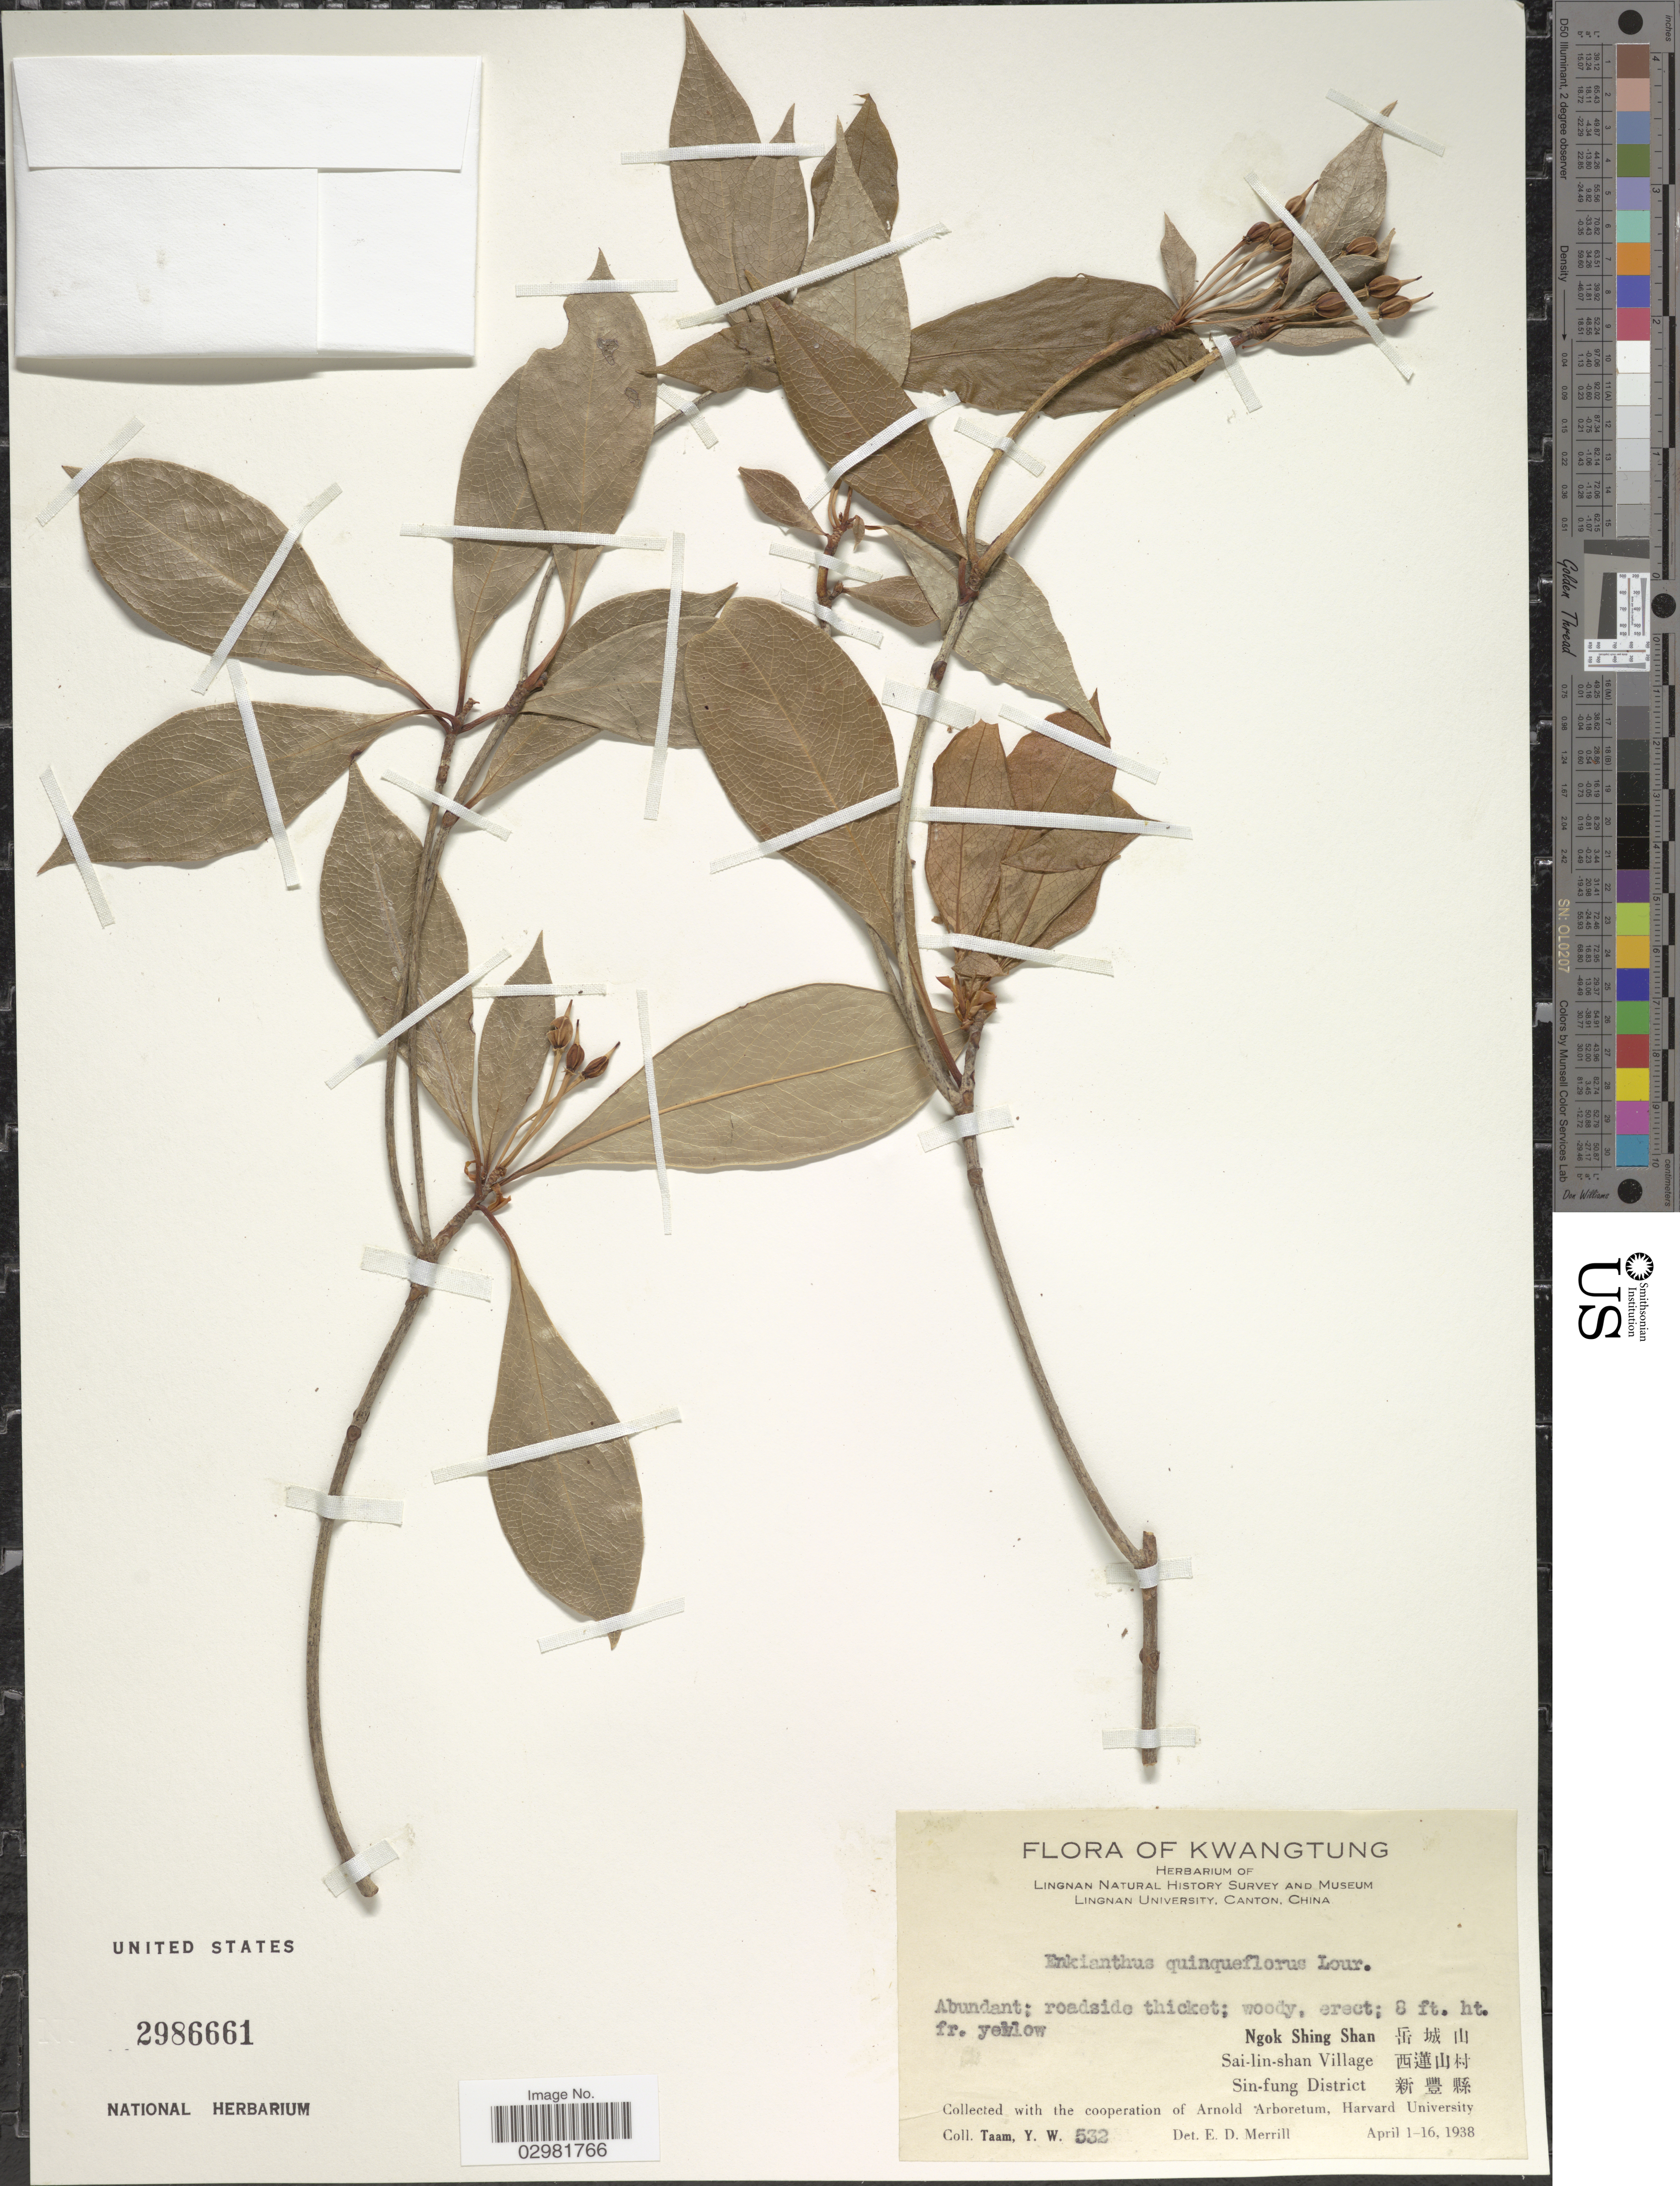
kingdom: Plantae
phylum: Tracheophyta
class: Magnoliopsida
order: Ericales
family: Ericaceae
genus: Enkianthus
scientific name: Enkianthus quinqueflorus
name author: Lour.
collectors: Y. W. Taam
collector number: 532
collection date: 1938-04-01/1938-04-16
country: China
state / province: Guangdong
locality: Ngok Shing Shan, Sai-lin-shan Village, Sin-fung District.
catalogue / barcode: US 2986661